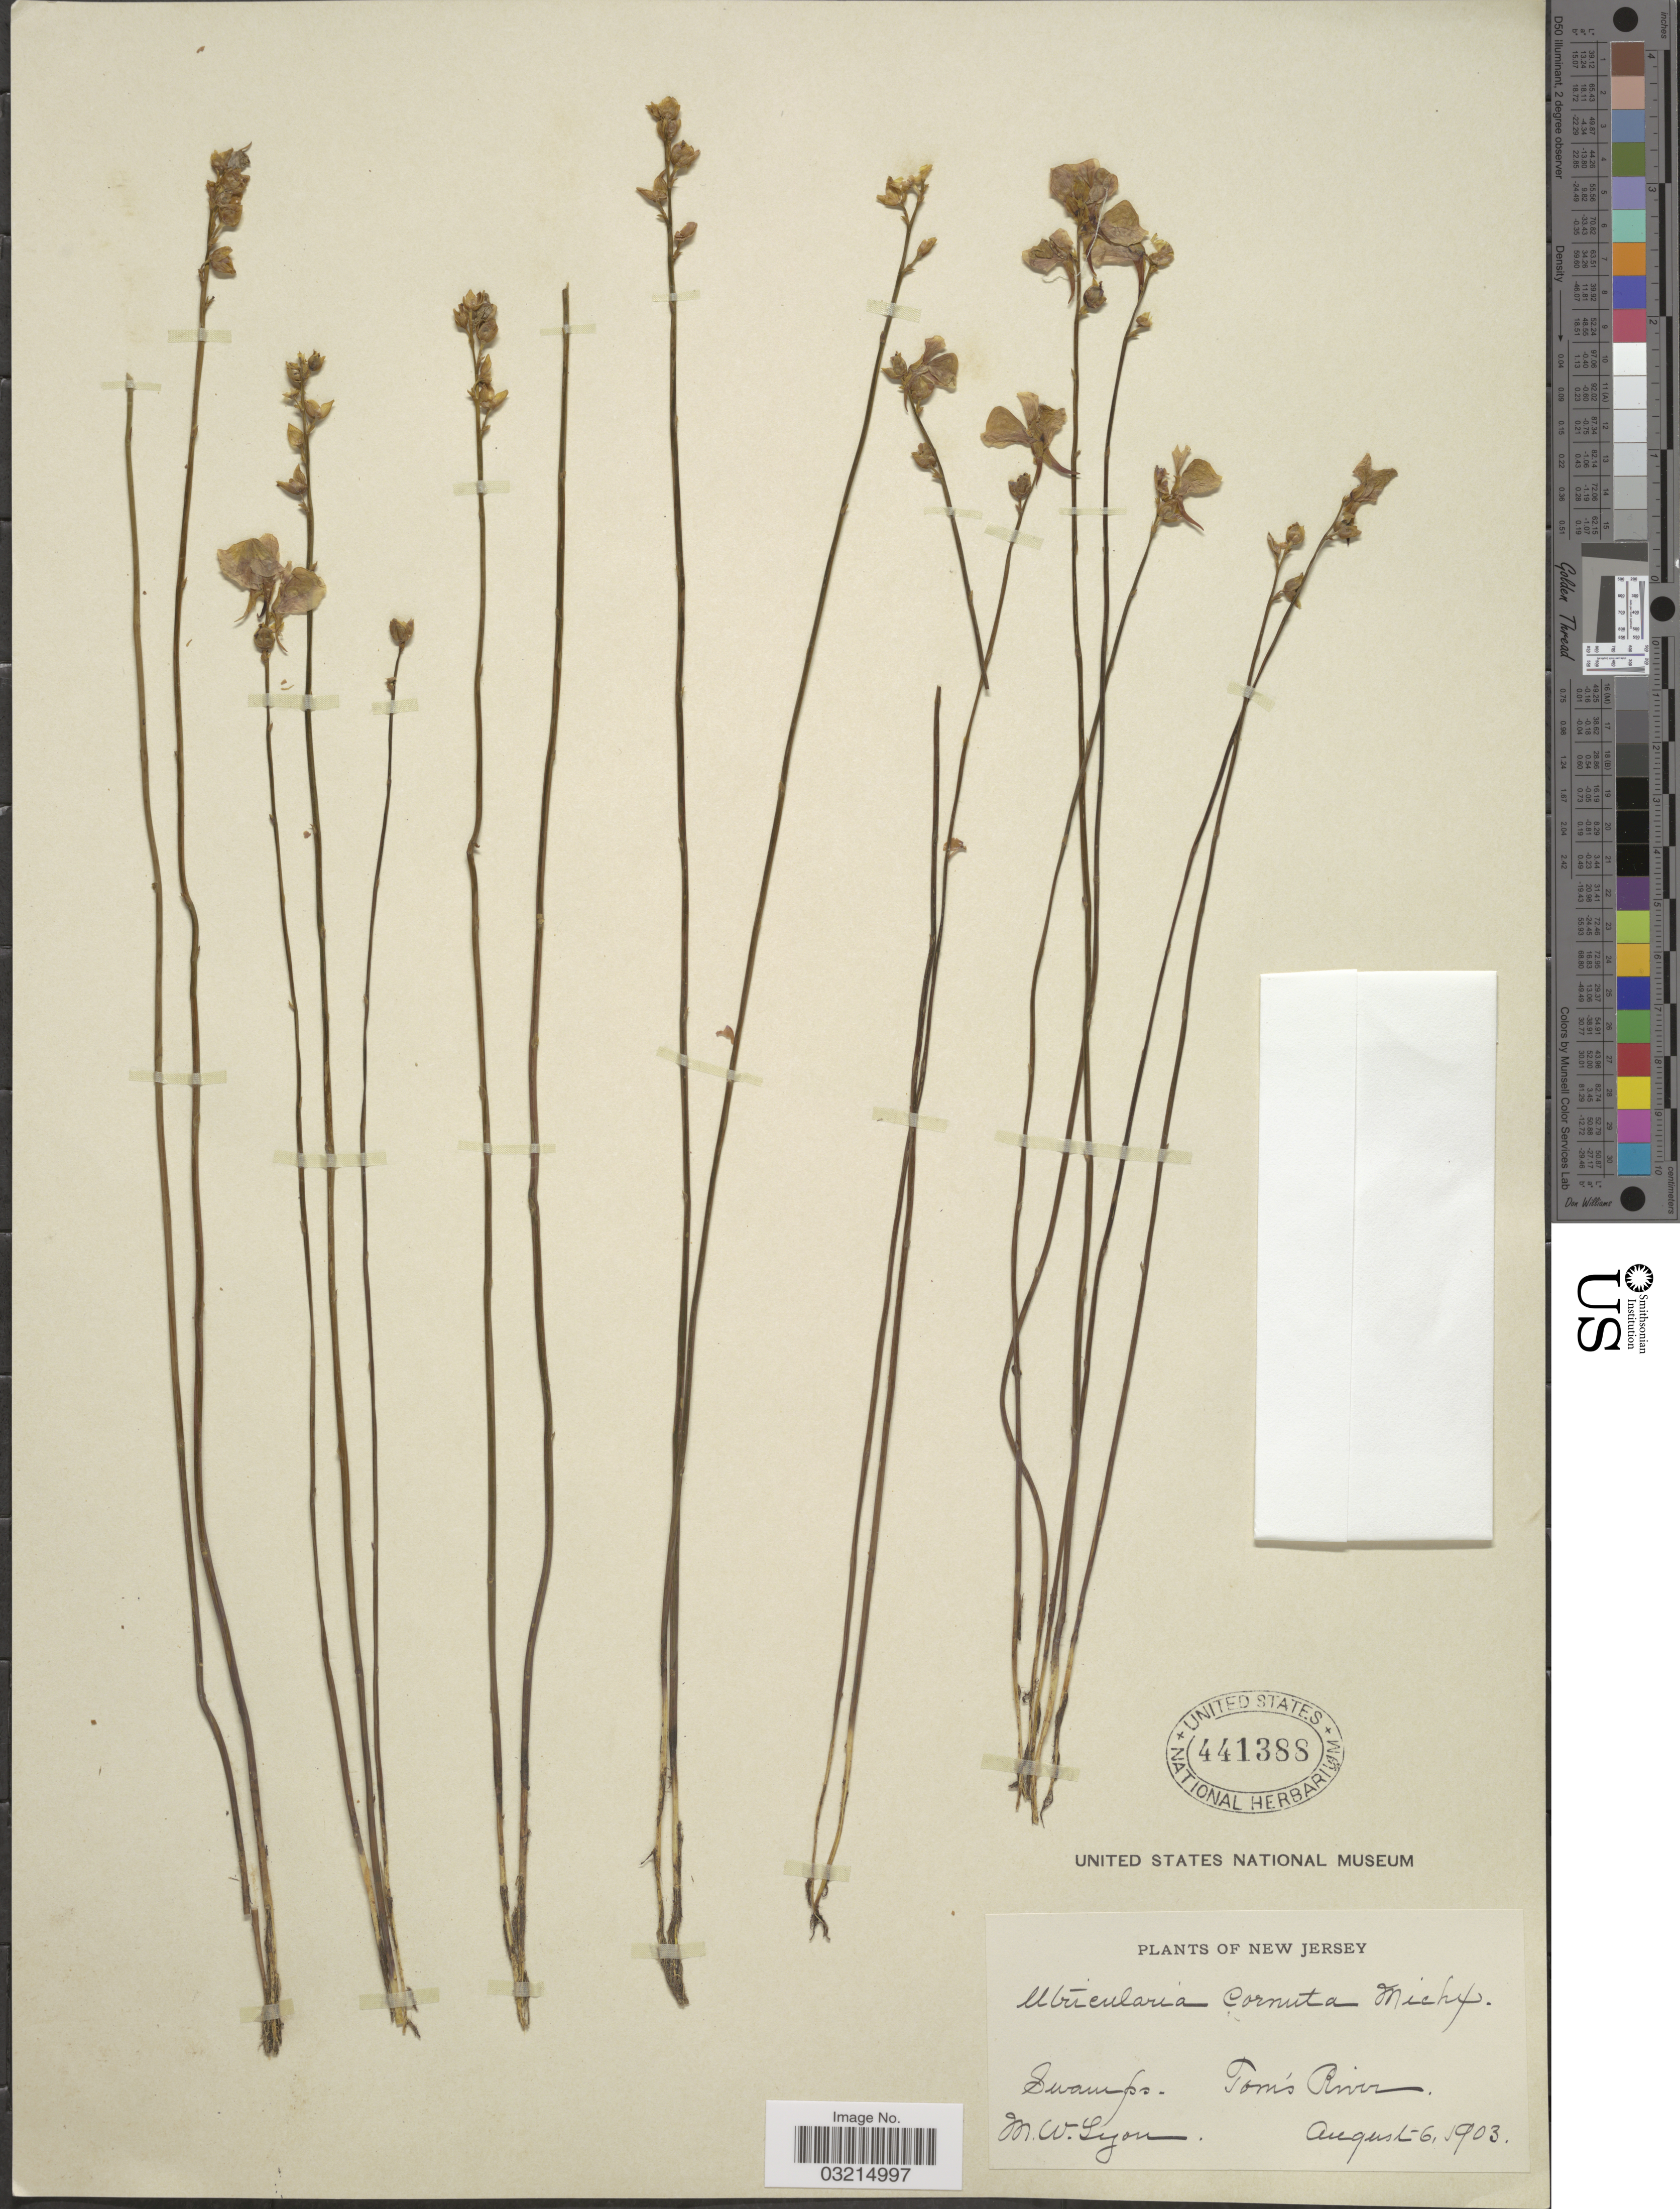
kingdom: Plantae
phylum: Tracheophyta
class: Magnoliopsida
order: Lamiales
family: Lentibulariaceae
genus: Utricularia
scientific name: Utricularia cornuta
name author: Michx.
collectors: M. W. Lyon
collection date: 1903-08-06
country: United States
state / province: New Jersey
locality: Swamps. Tom's River.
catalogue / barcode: US 441388